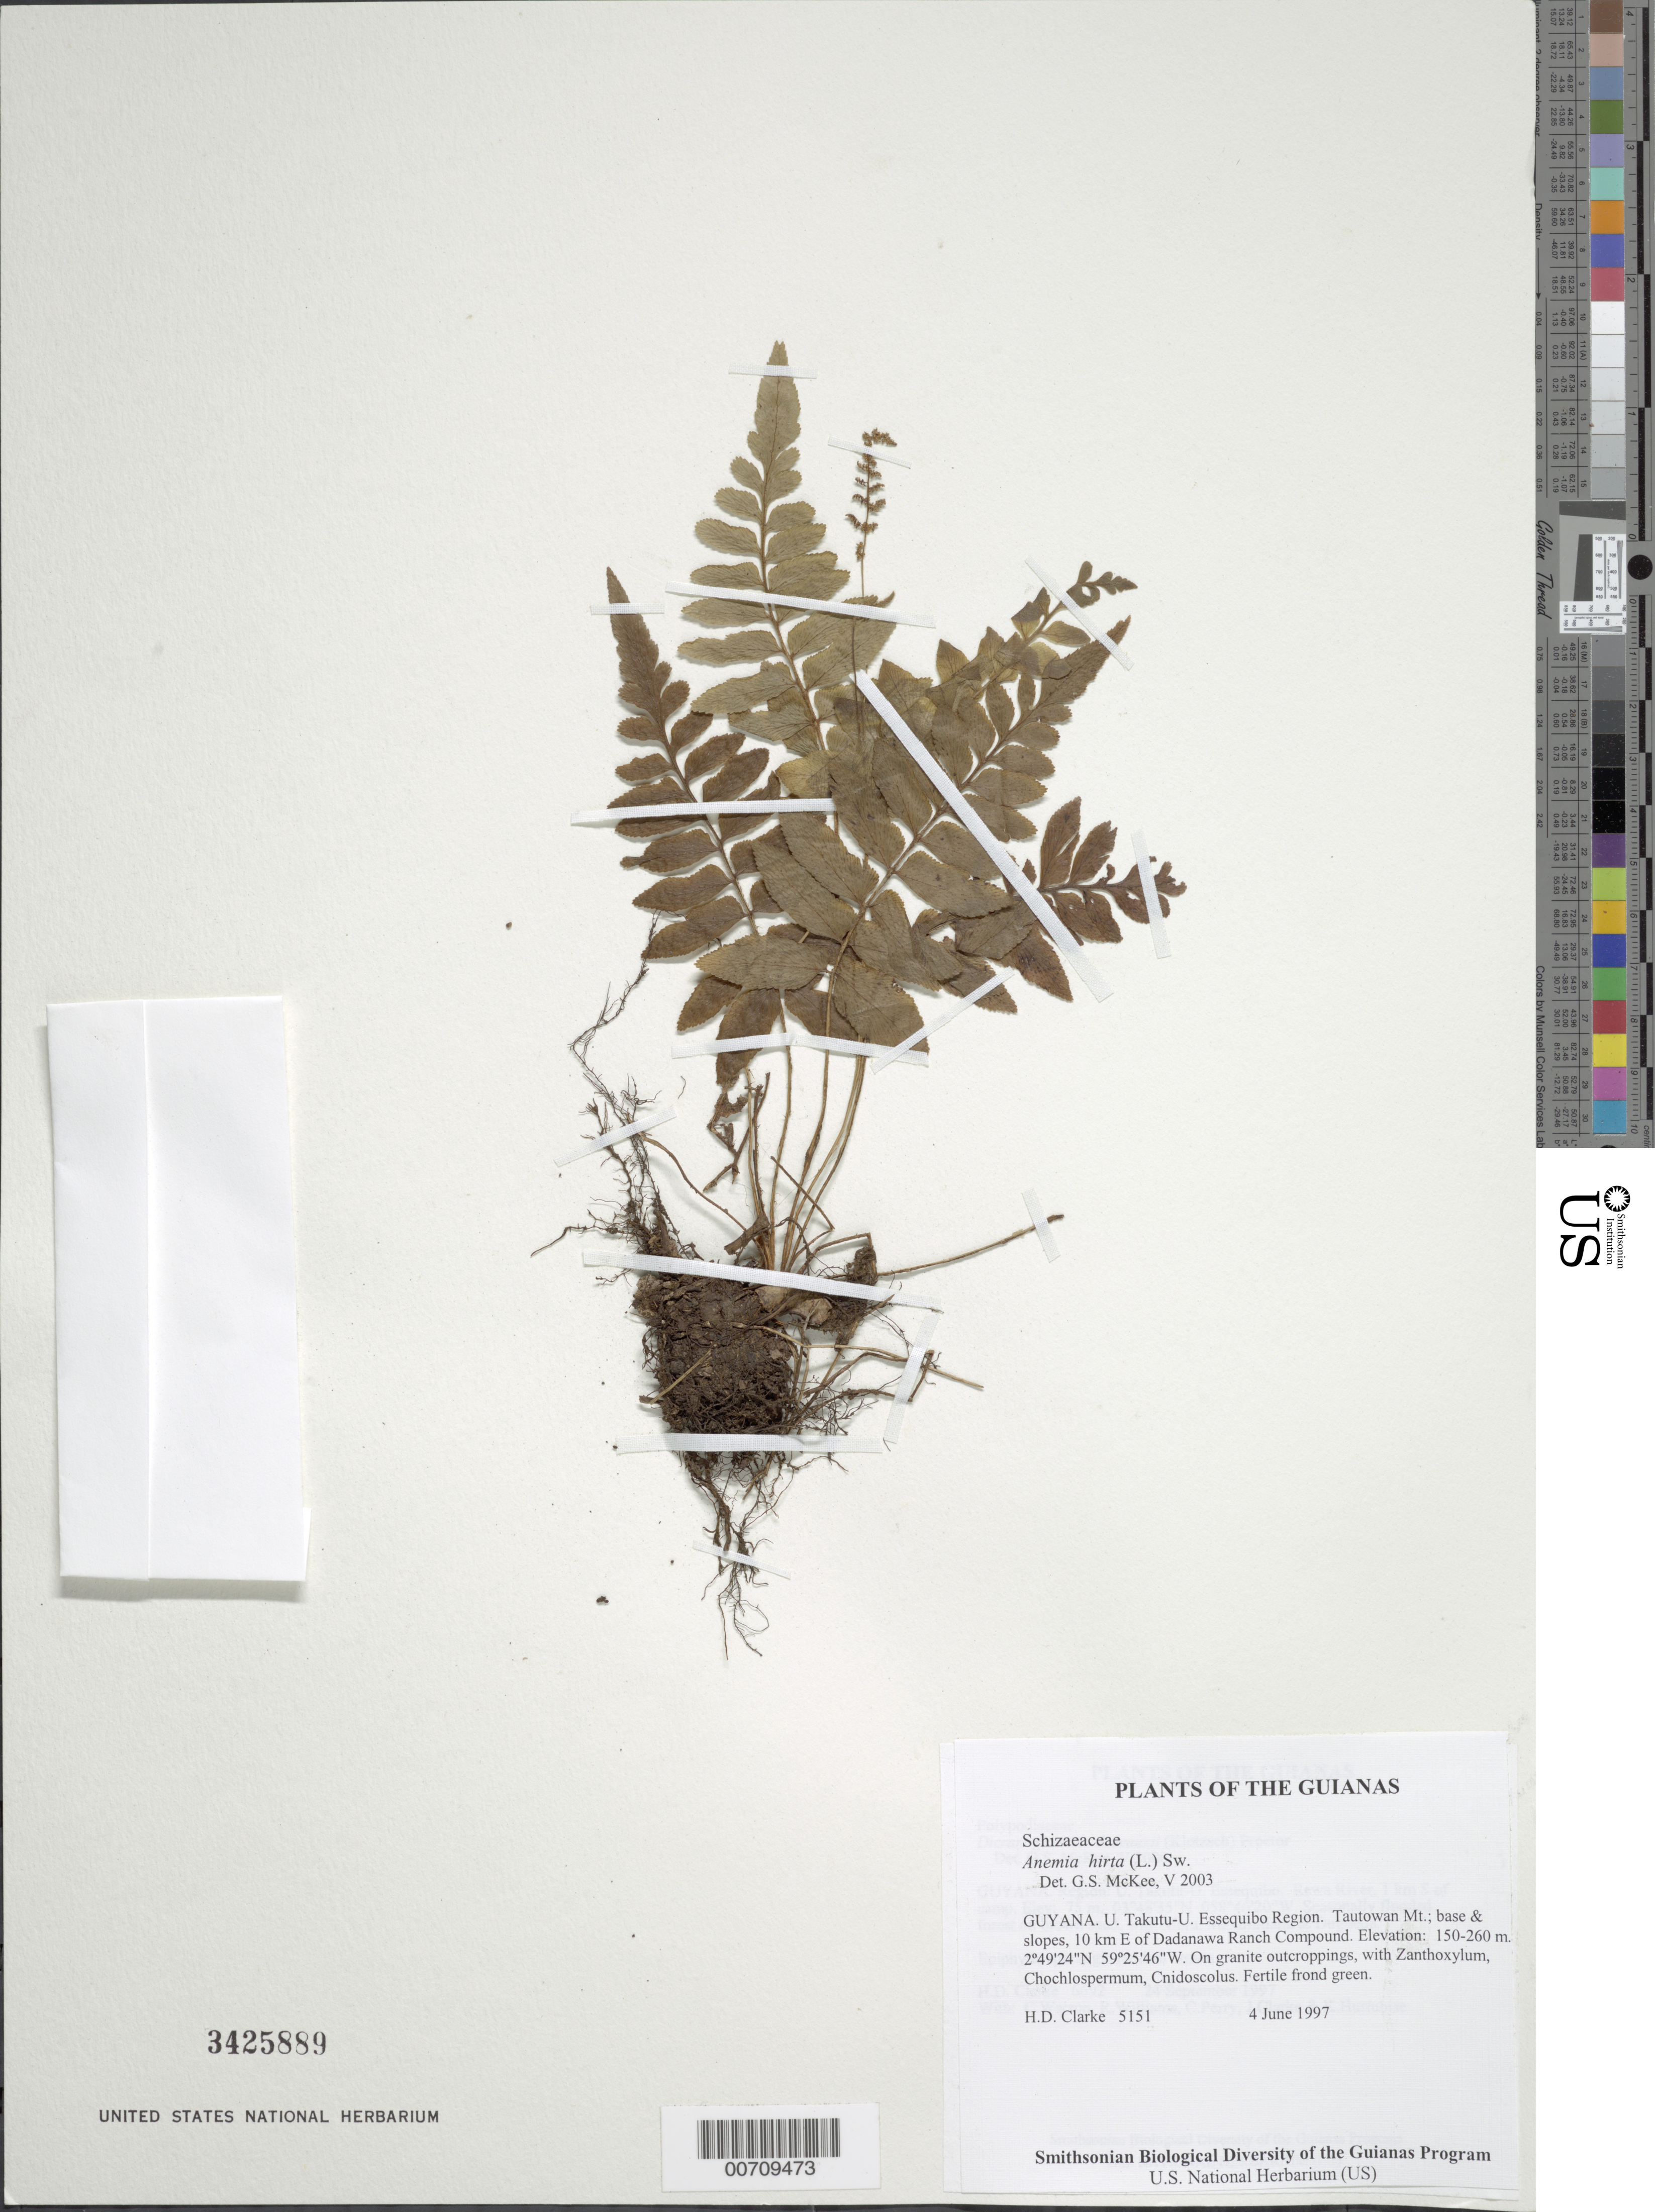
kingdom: Plantae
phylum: Tracheophyta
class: Polypodiopsida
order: Schizaeales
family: Anemiaceae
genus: Anemia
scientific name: Anemia hirta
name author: (L.) Sw.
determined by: McKee, G. S., (US), NMNH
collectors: H. D. Clarke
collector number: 5151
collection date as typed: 4 June 1997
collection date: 1997-06-04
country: Guyana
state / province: U. Takutu-U. Essequibo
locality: Tautowan Mt.; base & slopes, 10 km E of Dadanawa Ranch Compound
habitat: On granite outcroppings, with Zanthoxylum, Chochlospermum, Cnidoscolus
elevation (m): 150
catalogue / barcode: US 3425889